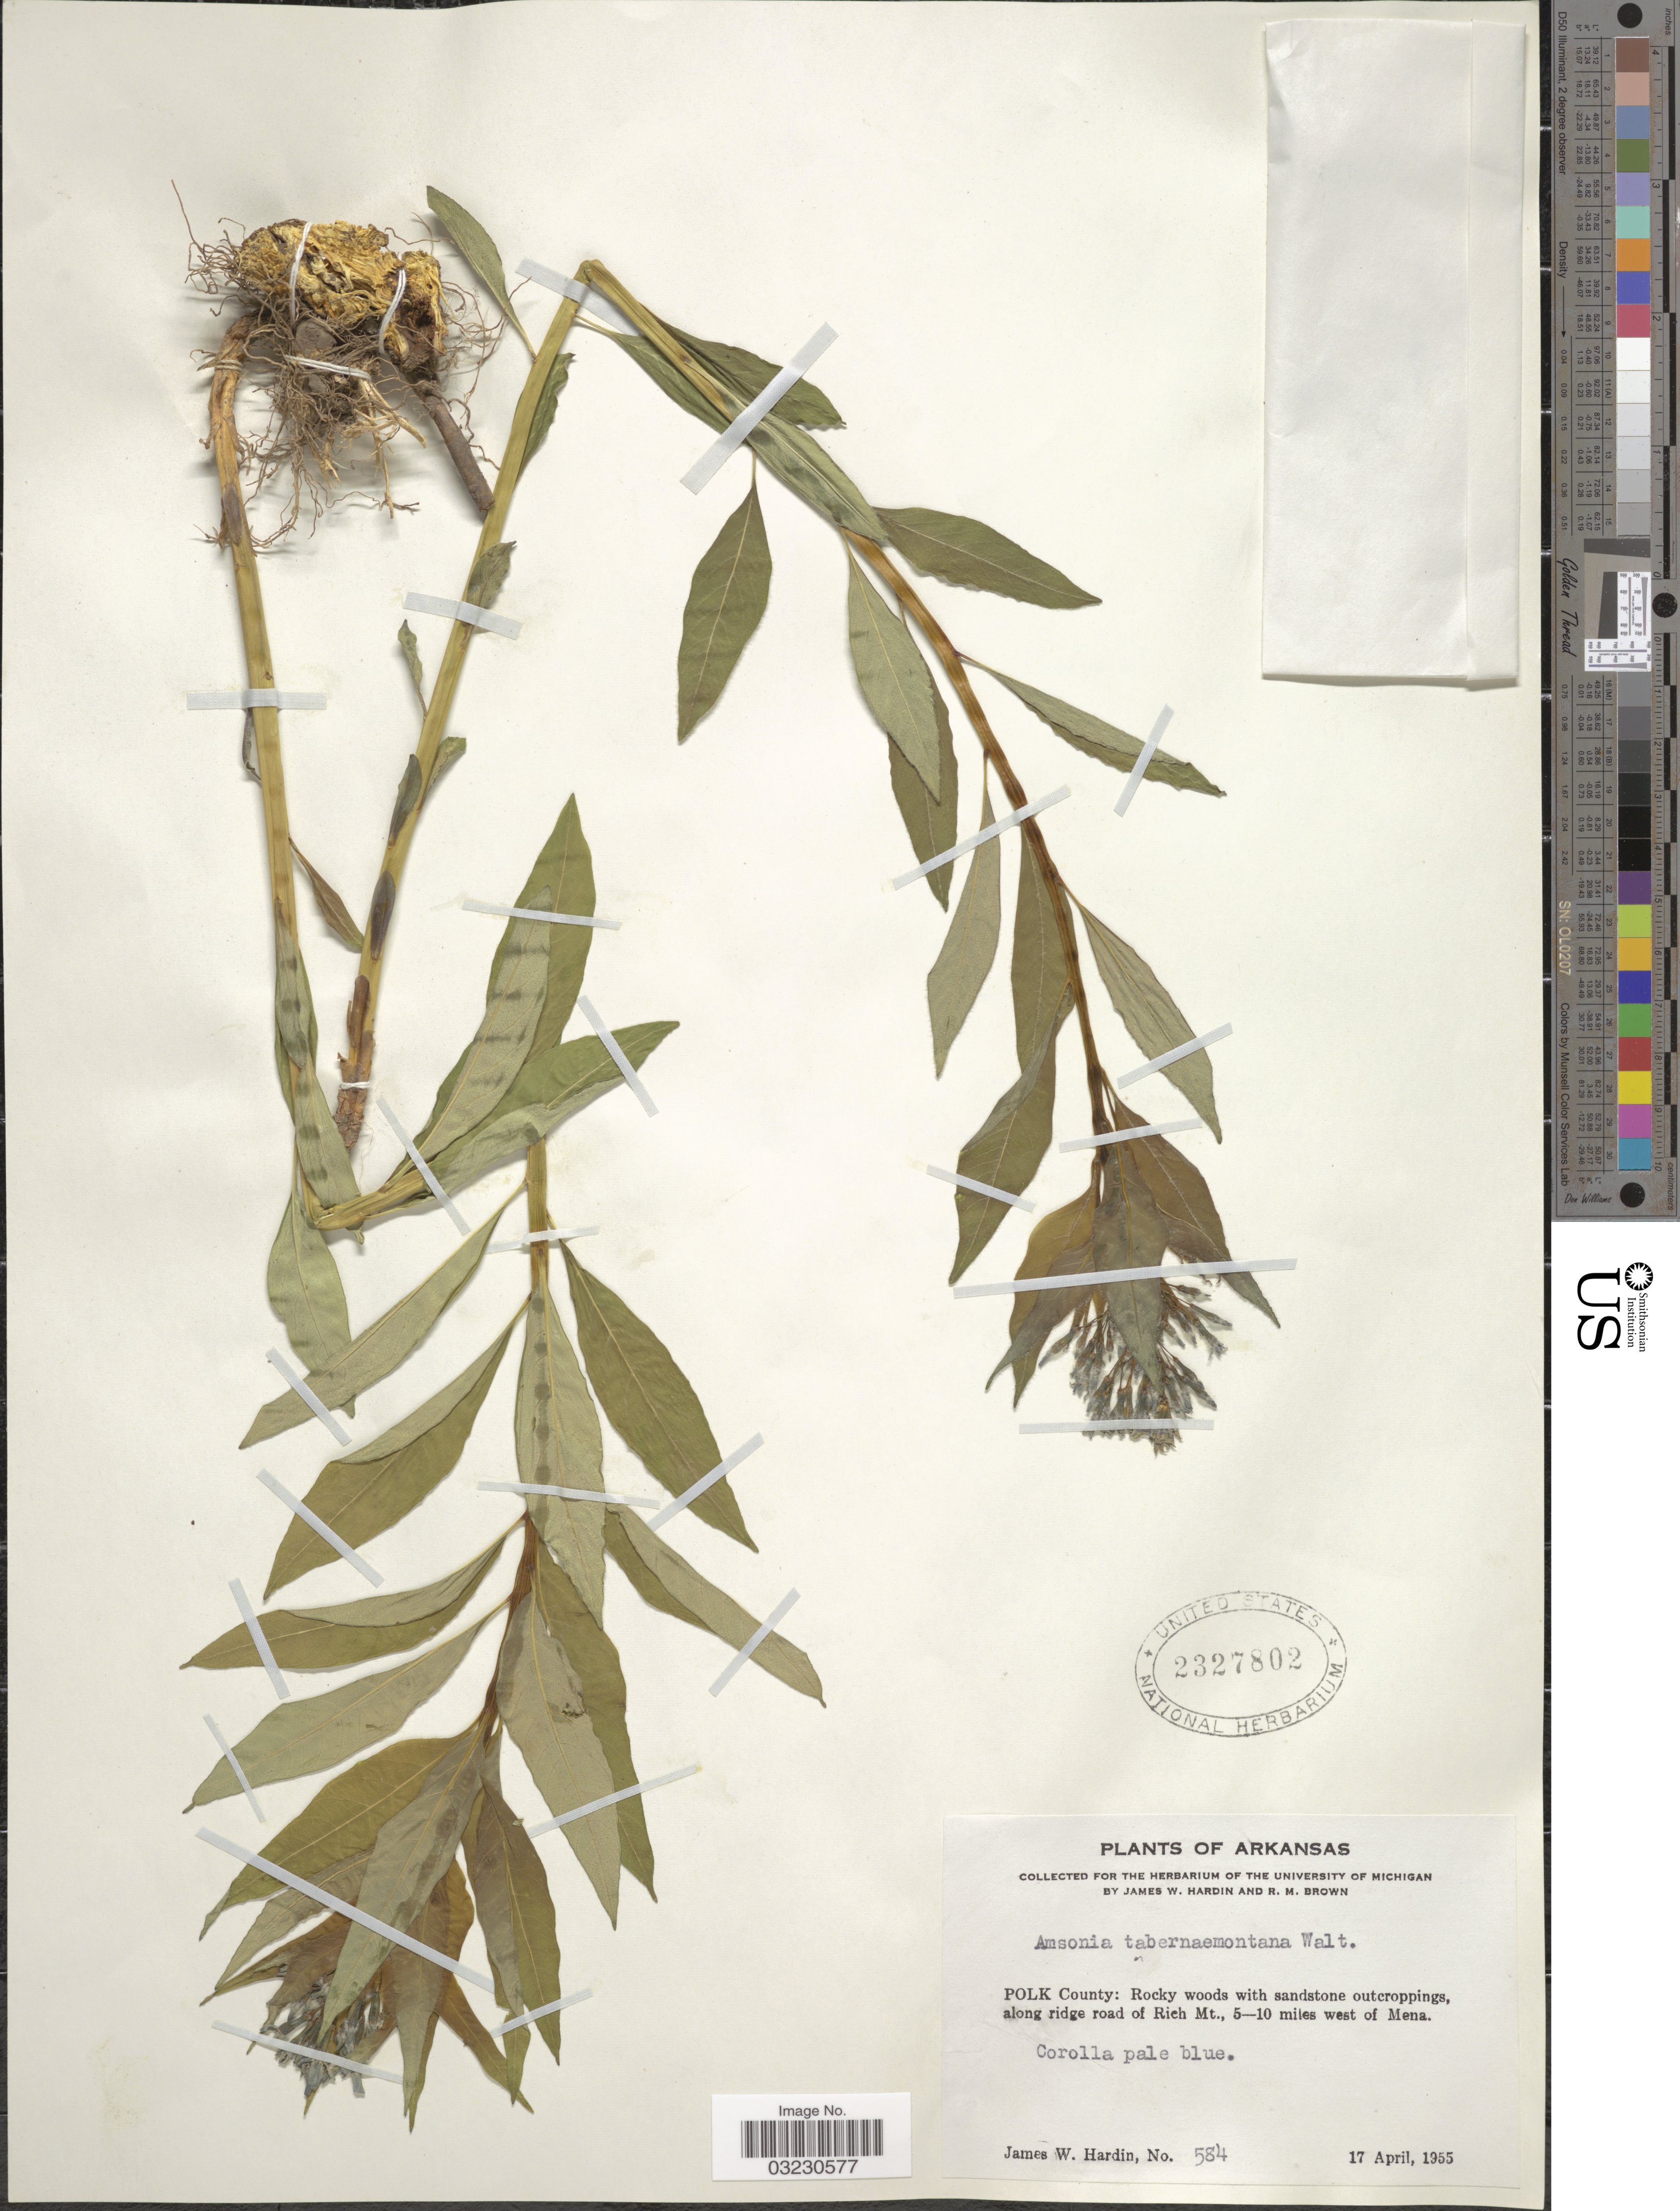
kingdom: Plantae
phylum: Tracheophyta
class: Magnoliopsida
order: Gentianales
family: Apocynaceae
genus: Amsonia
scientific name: Amsonia tabernaemontana var. salicifolia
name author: (Pursh) Woodson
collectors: J. W. Hardin & R. Brown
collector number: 584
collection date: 1955-04-17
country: United States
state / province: Arkansas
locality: Polk County: Rocky woods with sandstone outcroppings, along ridge road of Rich Mt., 5-10 miles west of Mena.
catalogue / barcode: US 2327802